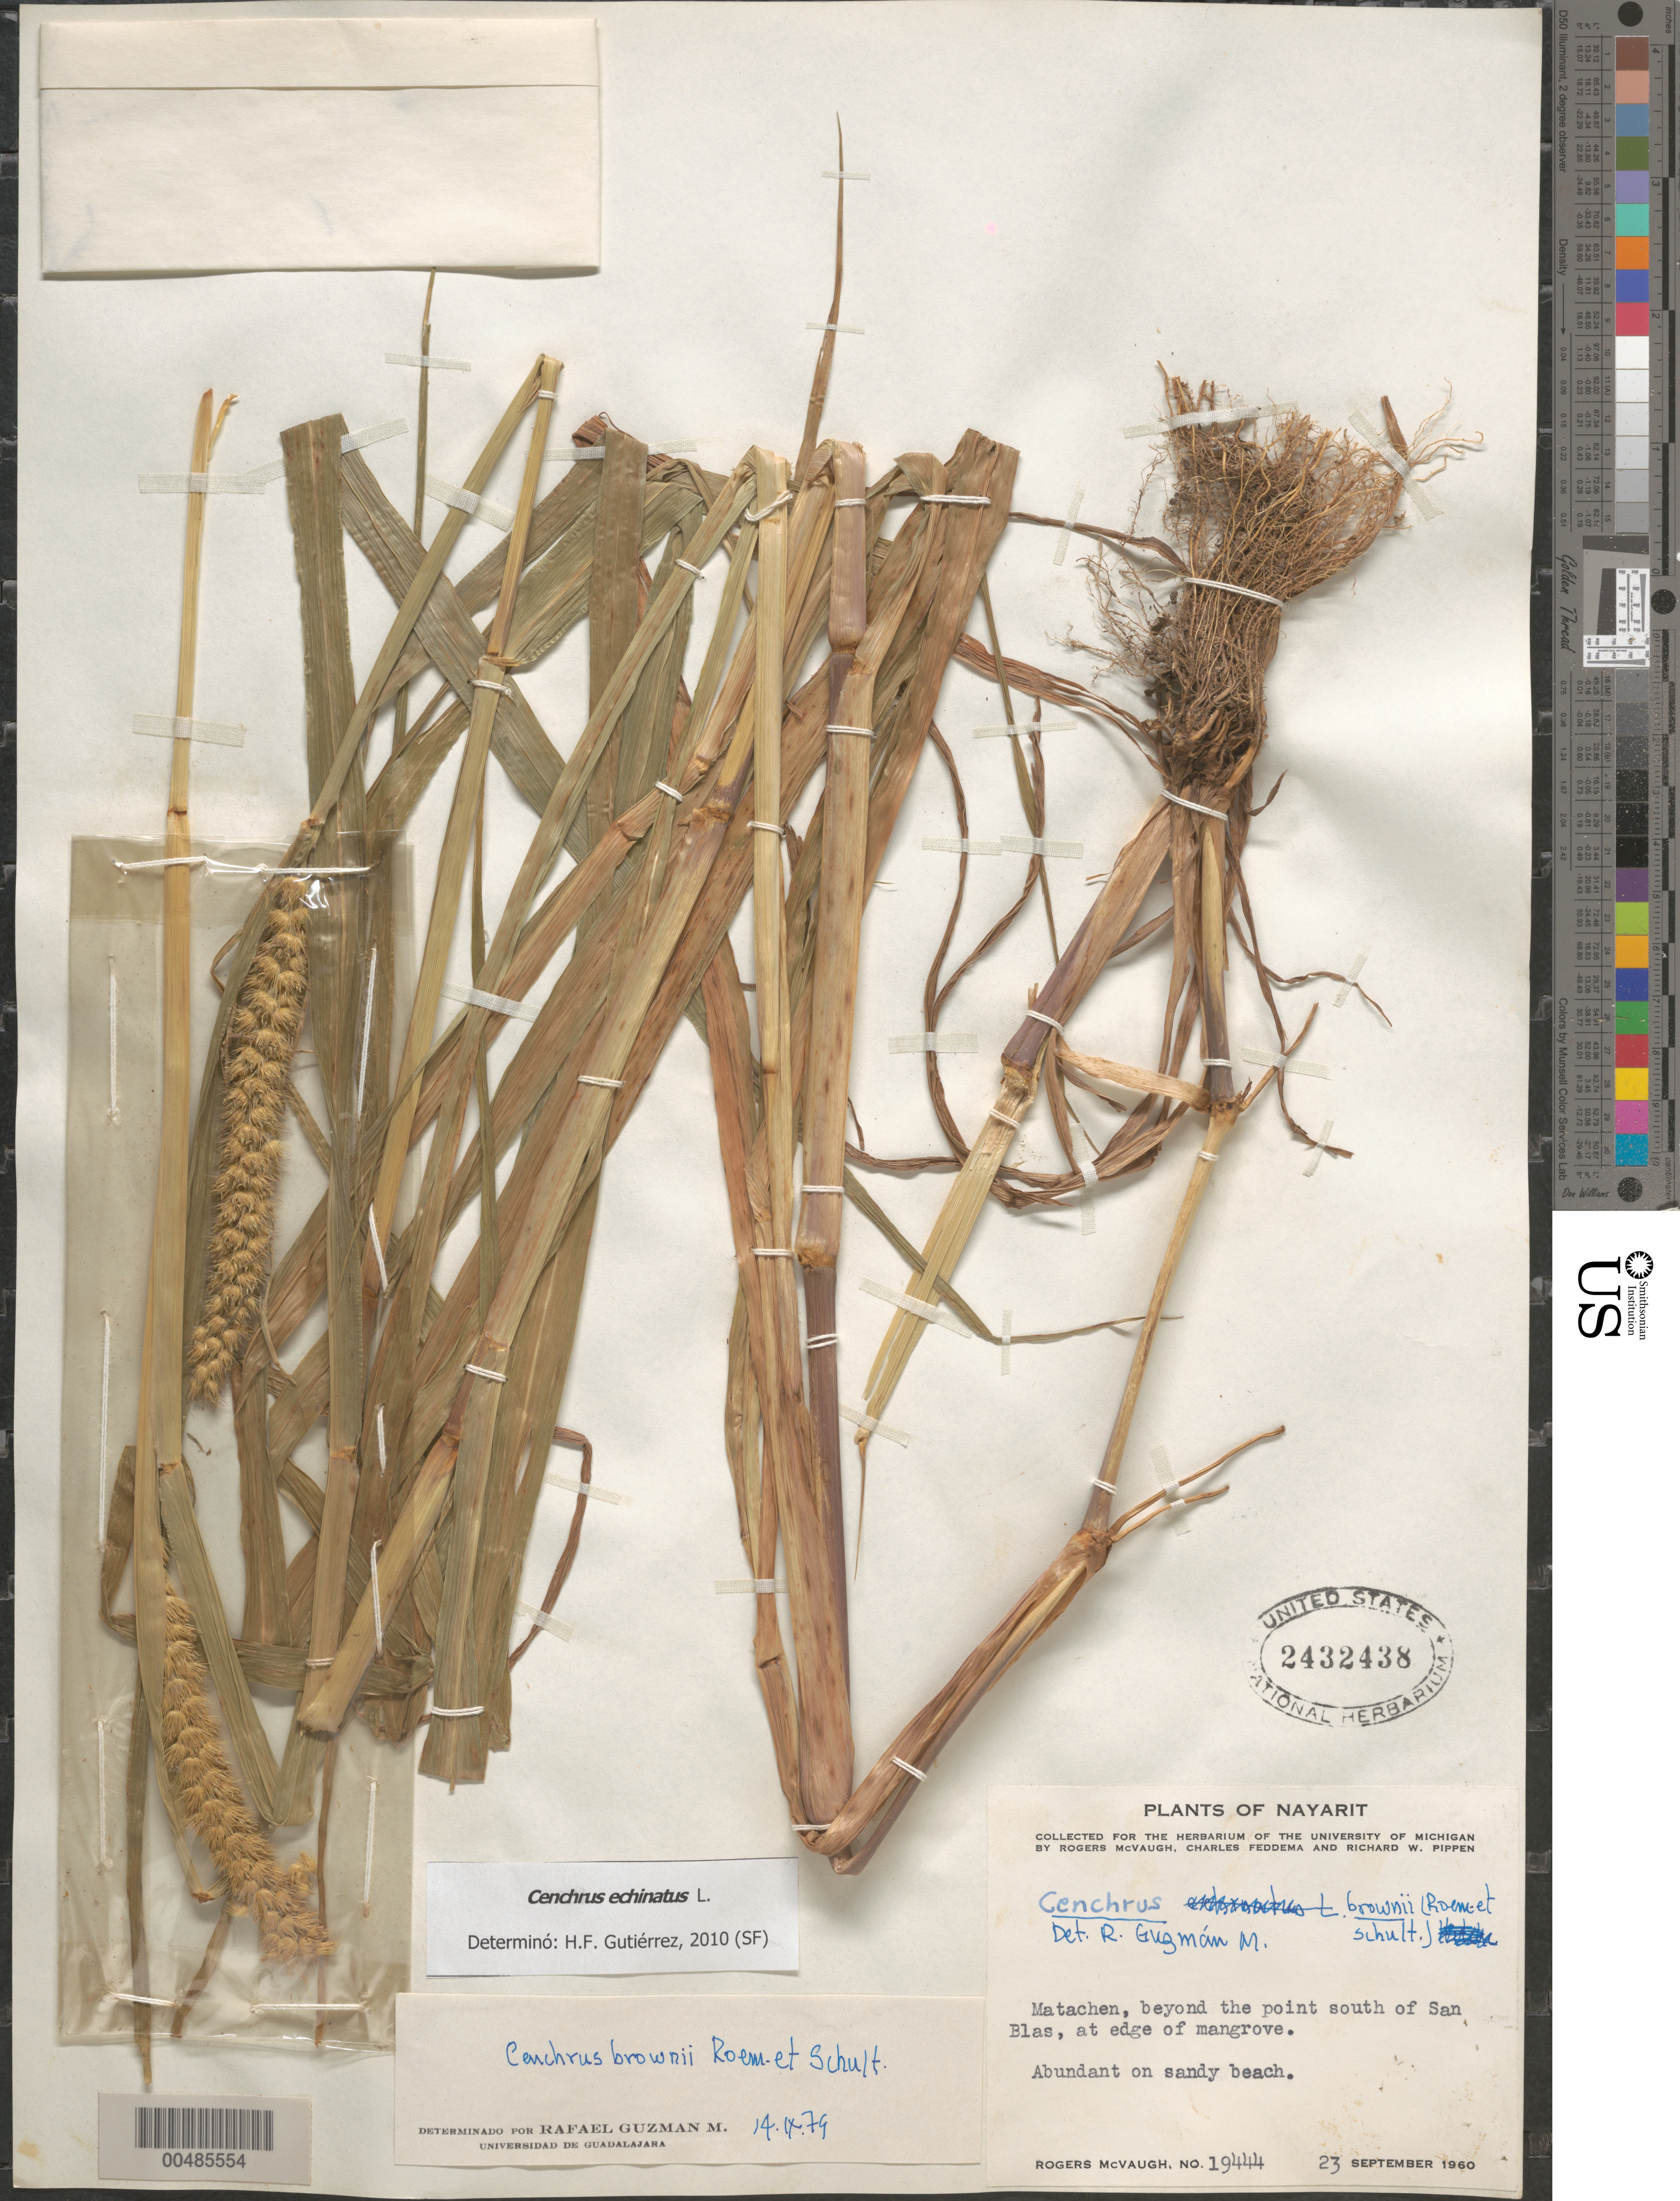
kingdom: Plantae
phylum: Tracheophyta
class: Liliopsida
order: Poales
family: Poaceae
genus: Cenchrus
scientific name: Cenchrus echinatus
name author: L.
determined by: Gutiérrez, H. F.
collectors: R. McVaugh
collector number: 19444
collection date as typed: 23 Sep 1960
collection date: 1960-09-23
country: Mexico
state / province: Nayarit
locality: Matachen, beyond the point S of San Blas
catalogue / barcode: US 2432438